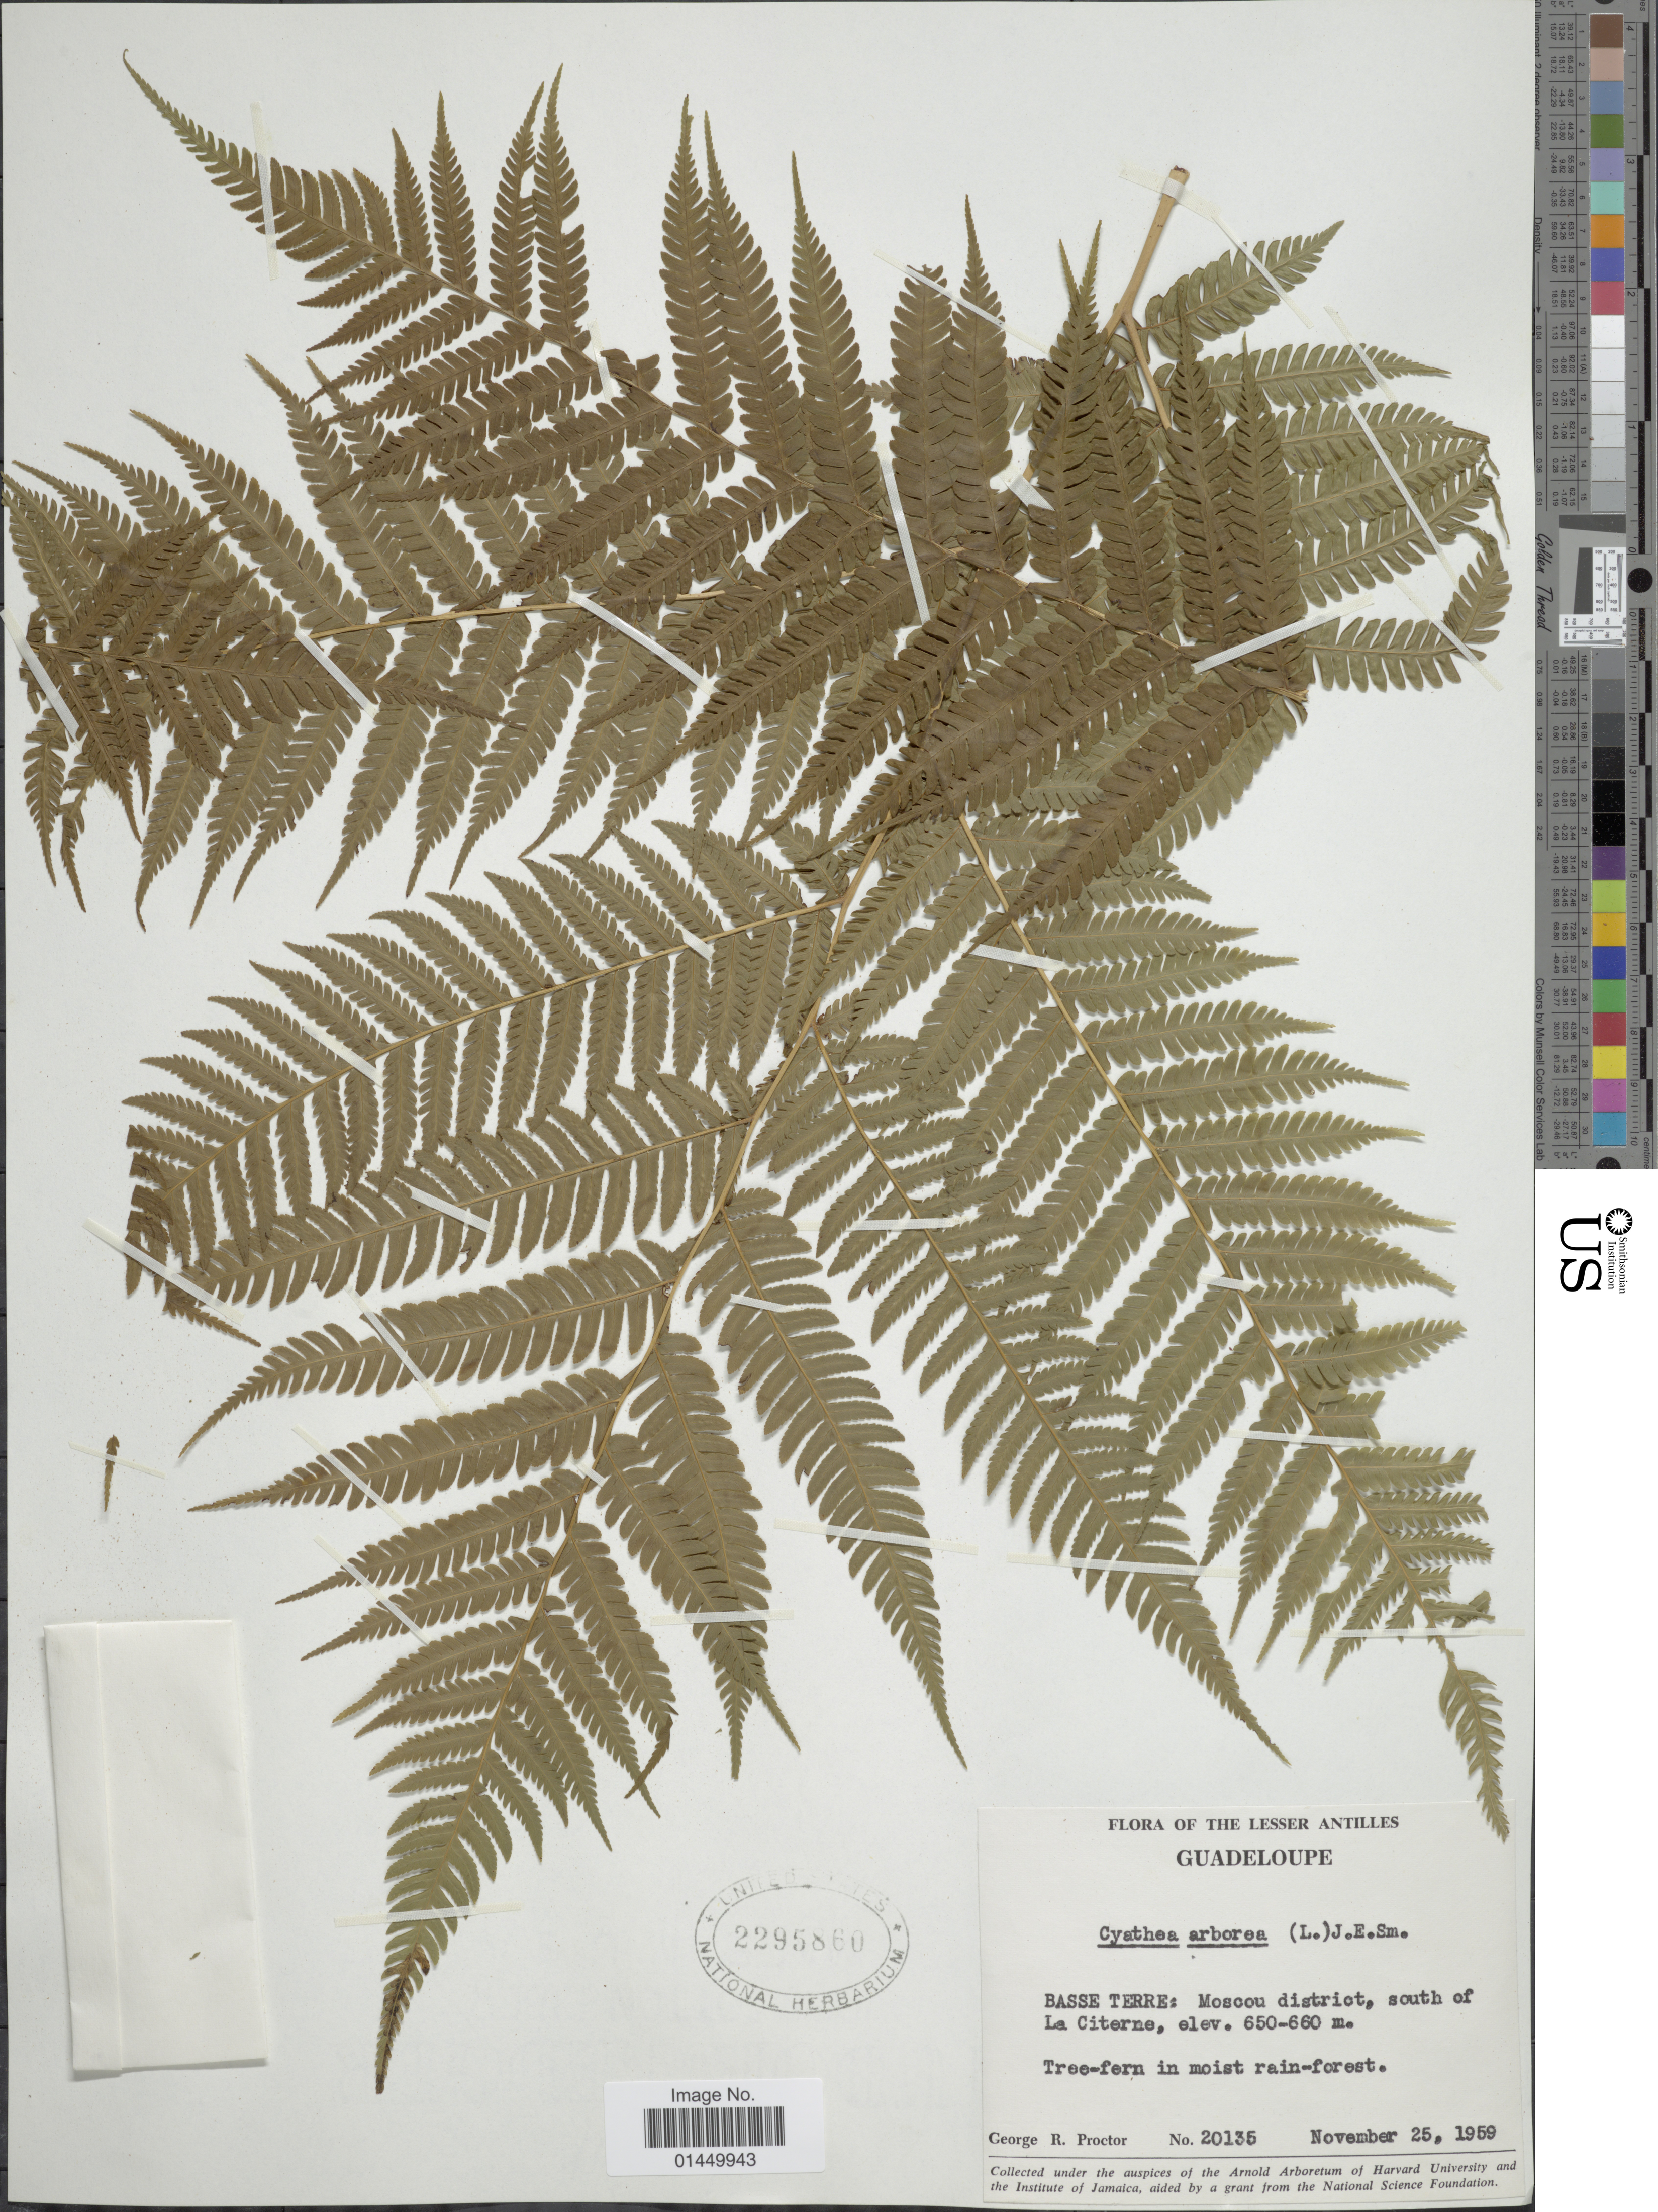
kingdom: Plantae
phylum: Tracheophyta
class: Polypodiopsida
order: Cyatheales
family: Cyatheaceae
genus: Cyathea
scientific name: Cyathea arborea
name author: (L.) Sm.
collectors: G. R. Proctor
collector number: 20135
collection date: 1959-11-25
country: Guadeloupe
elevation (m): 650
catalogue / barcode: US 2295860